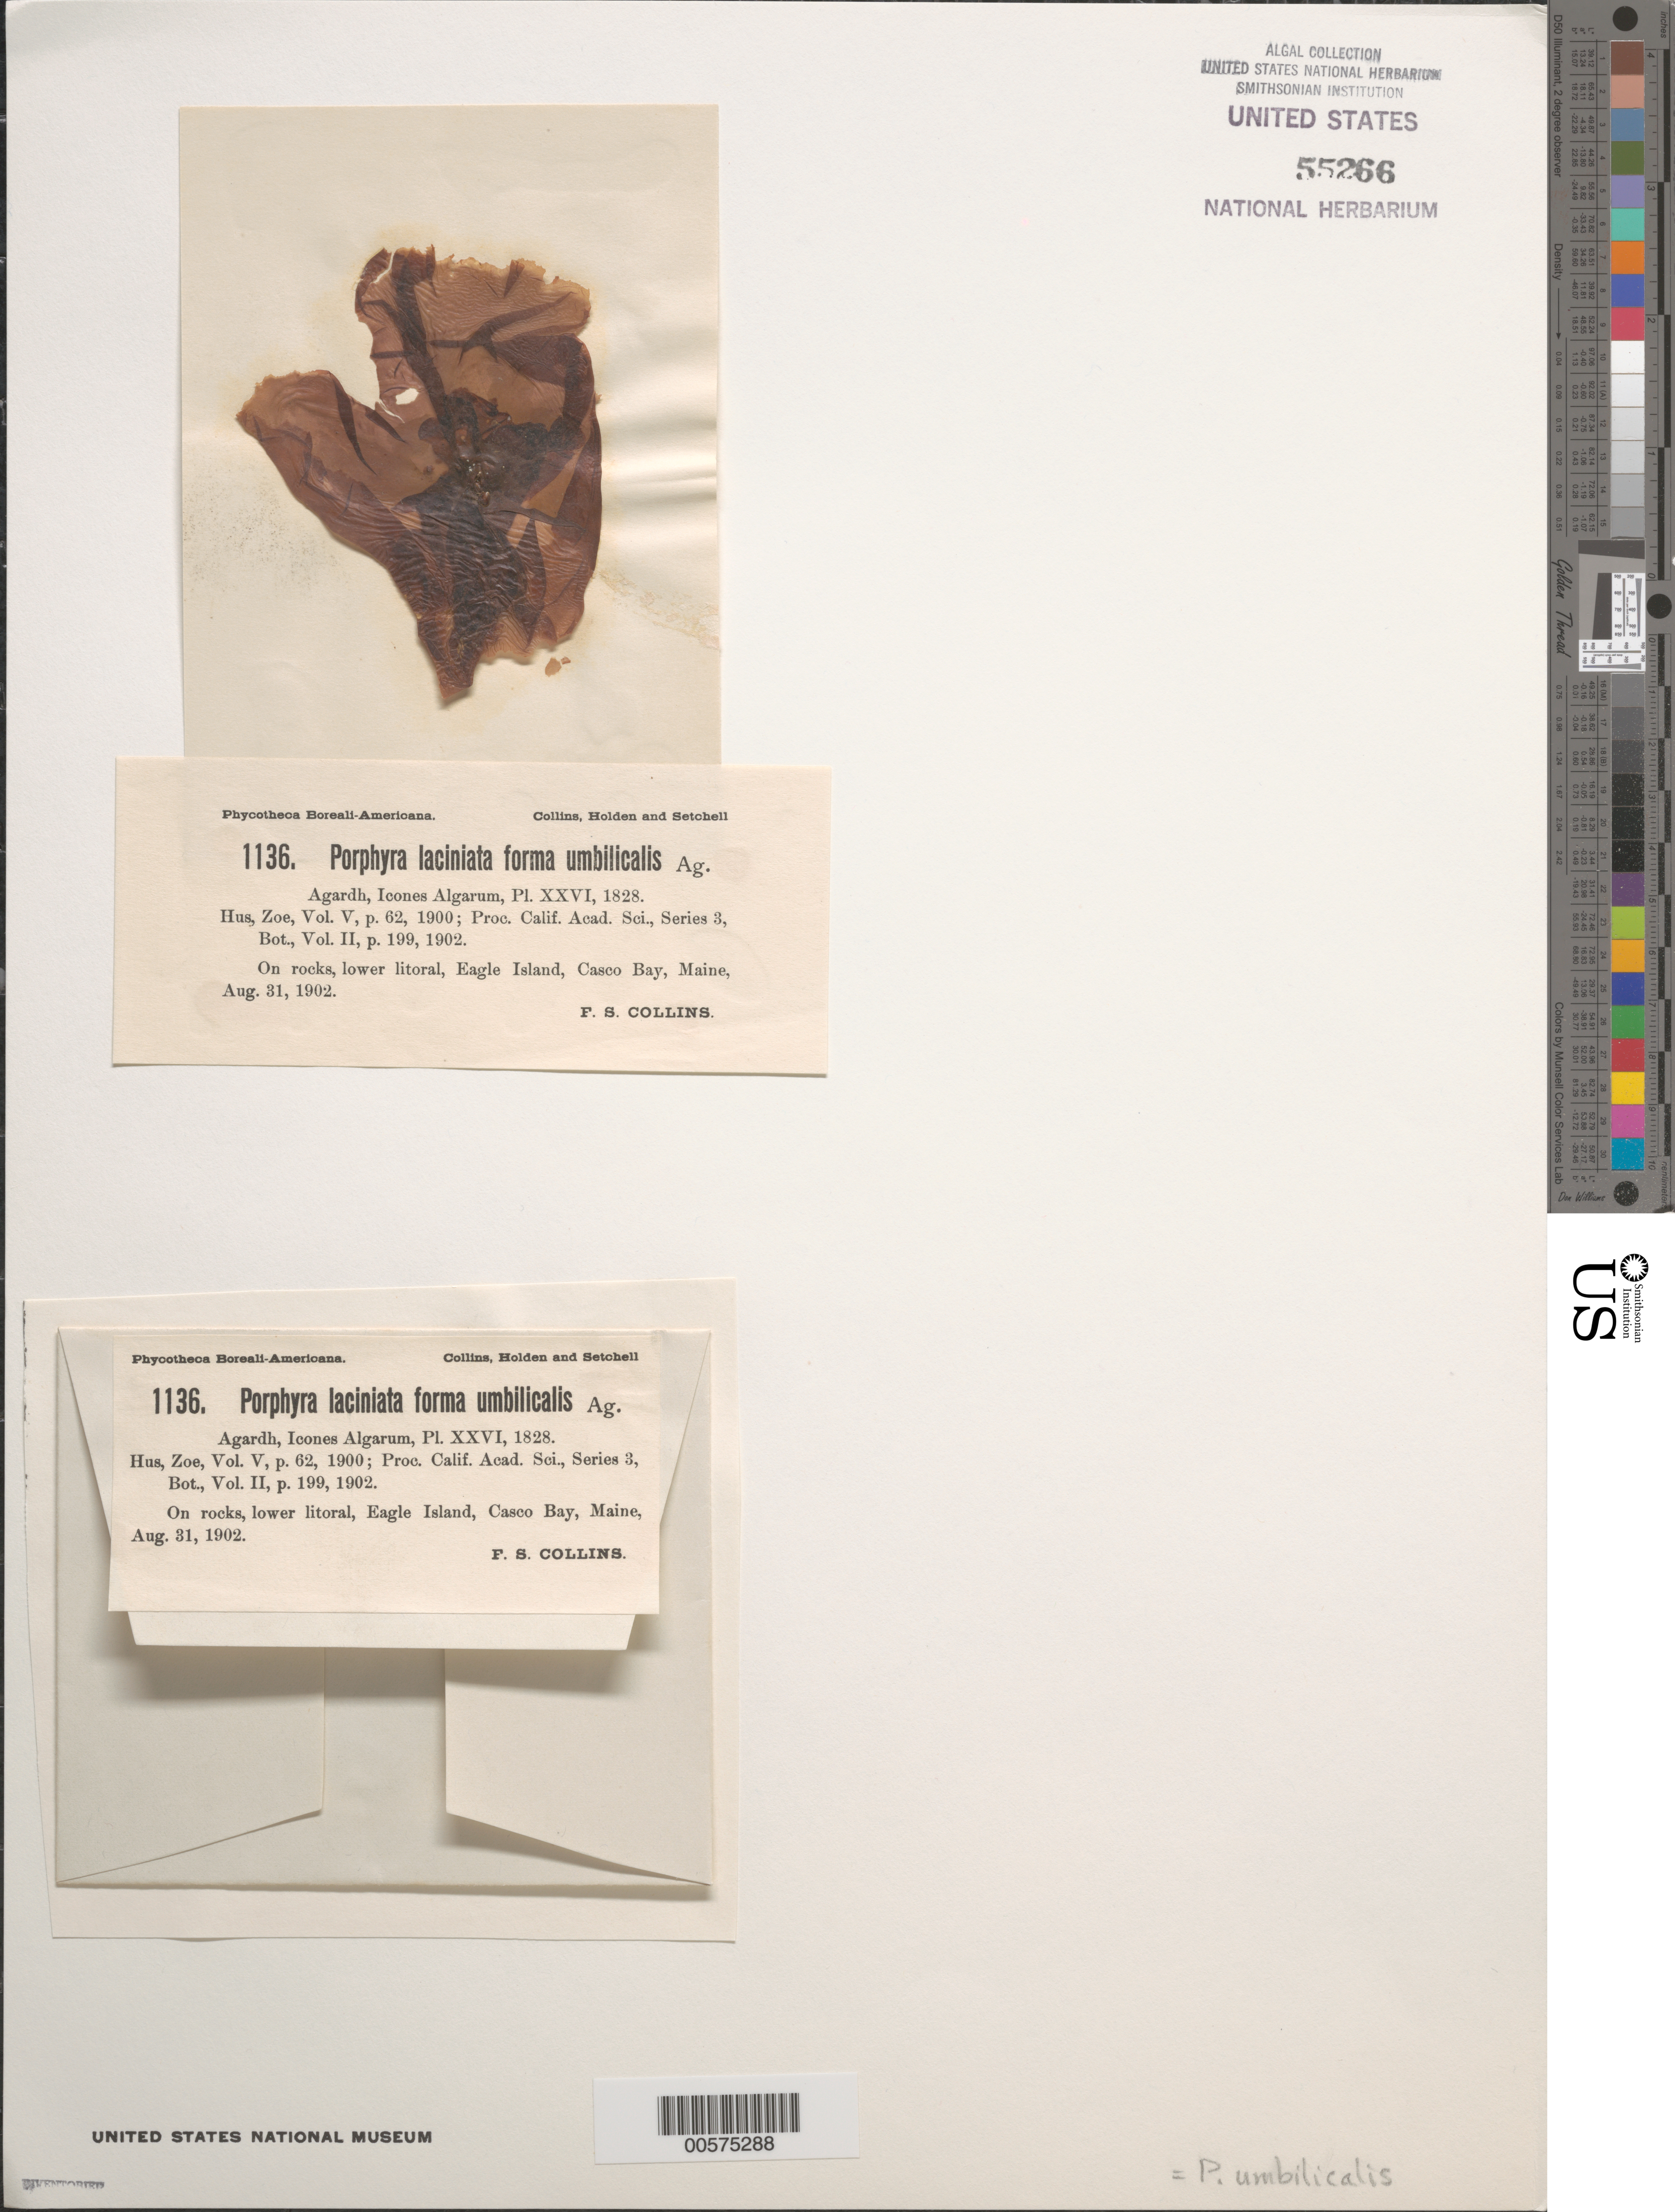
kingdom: Plantae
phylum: Rhodophyta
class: Bangiophyceae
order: Bangiales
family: Bangiaceae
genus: Porphyra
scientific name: Porphyra umbilicalis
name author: Kütz.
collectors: F. Collins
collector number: PB-A 1136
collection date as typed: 31 Aug 1902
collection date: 1902-08-31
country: United States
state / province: Maine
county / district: Cumberland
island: Eagle Island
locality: Casco Bay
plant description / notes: Collins, Holden & Setchell, Phycotheca Boreali-Americana, as Porphyra laciniata f. umbilicalis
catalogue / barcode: US 55266